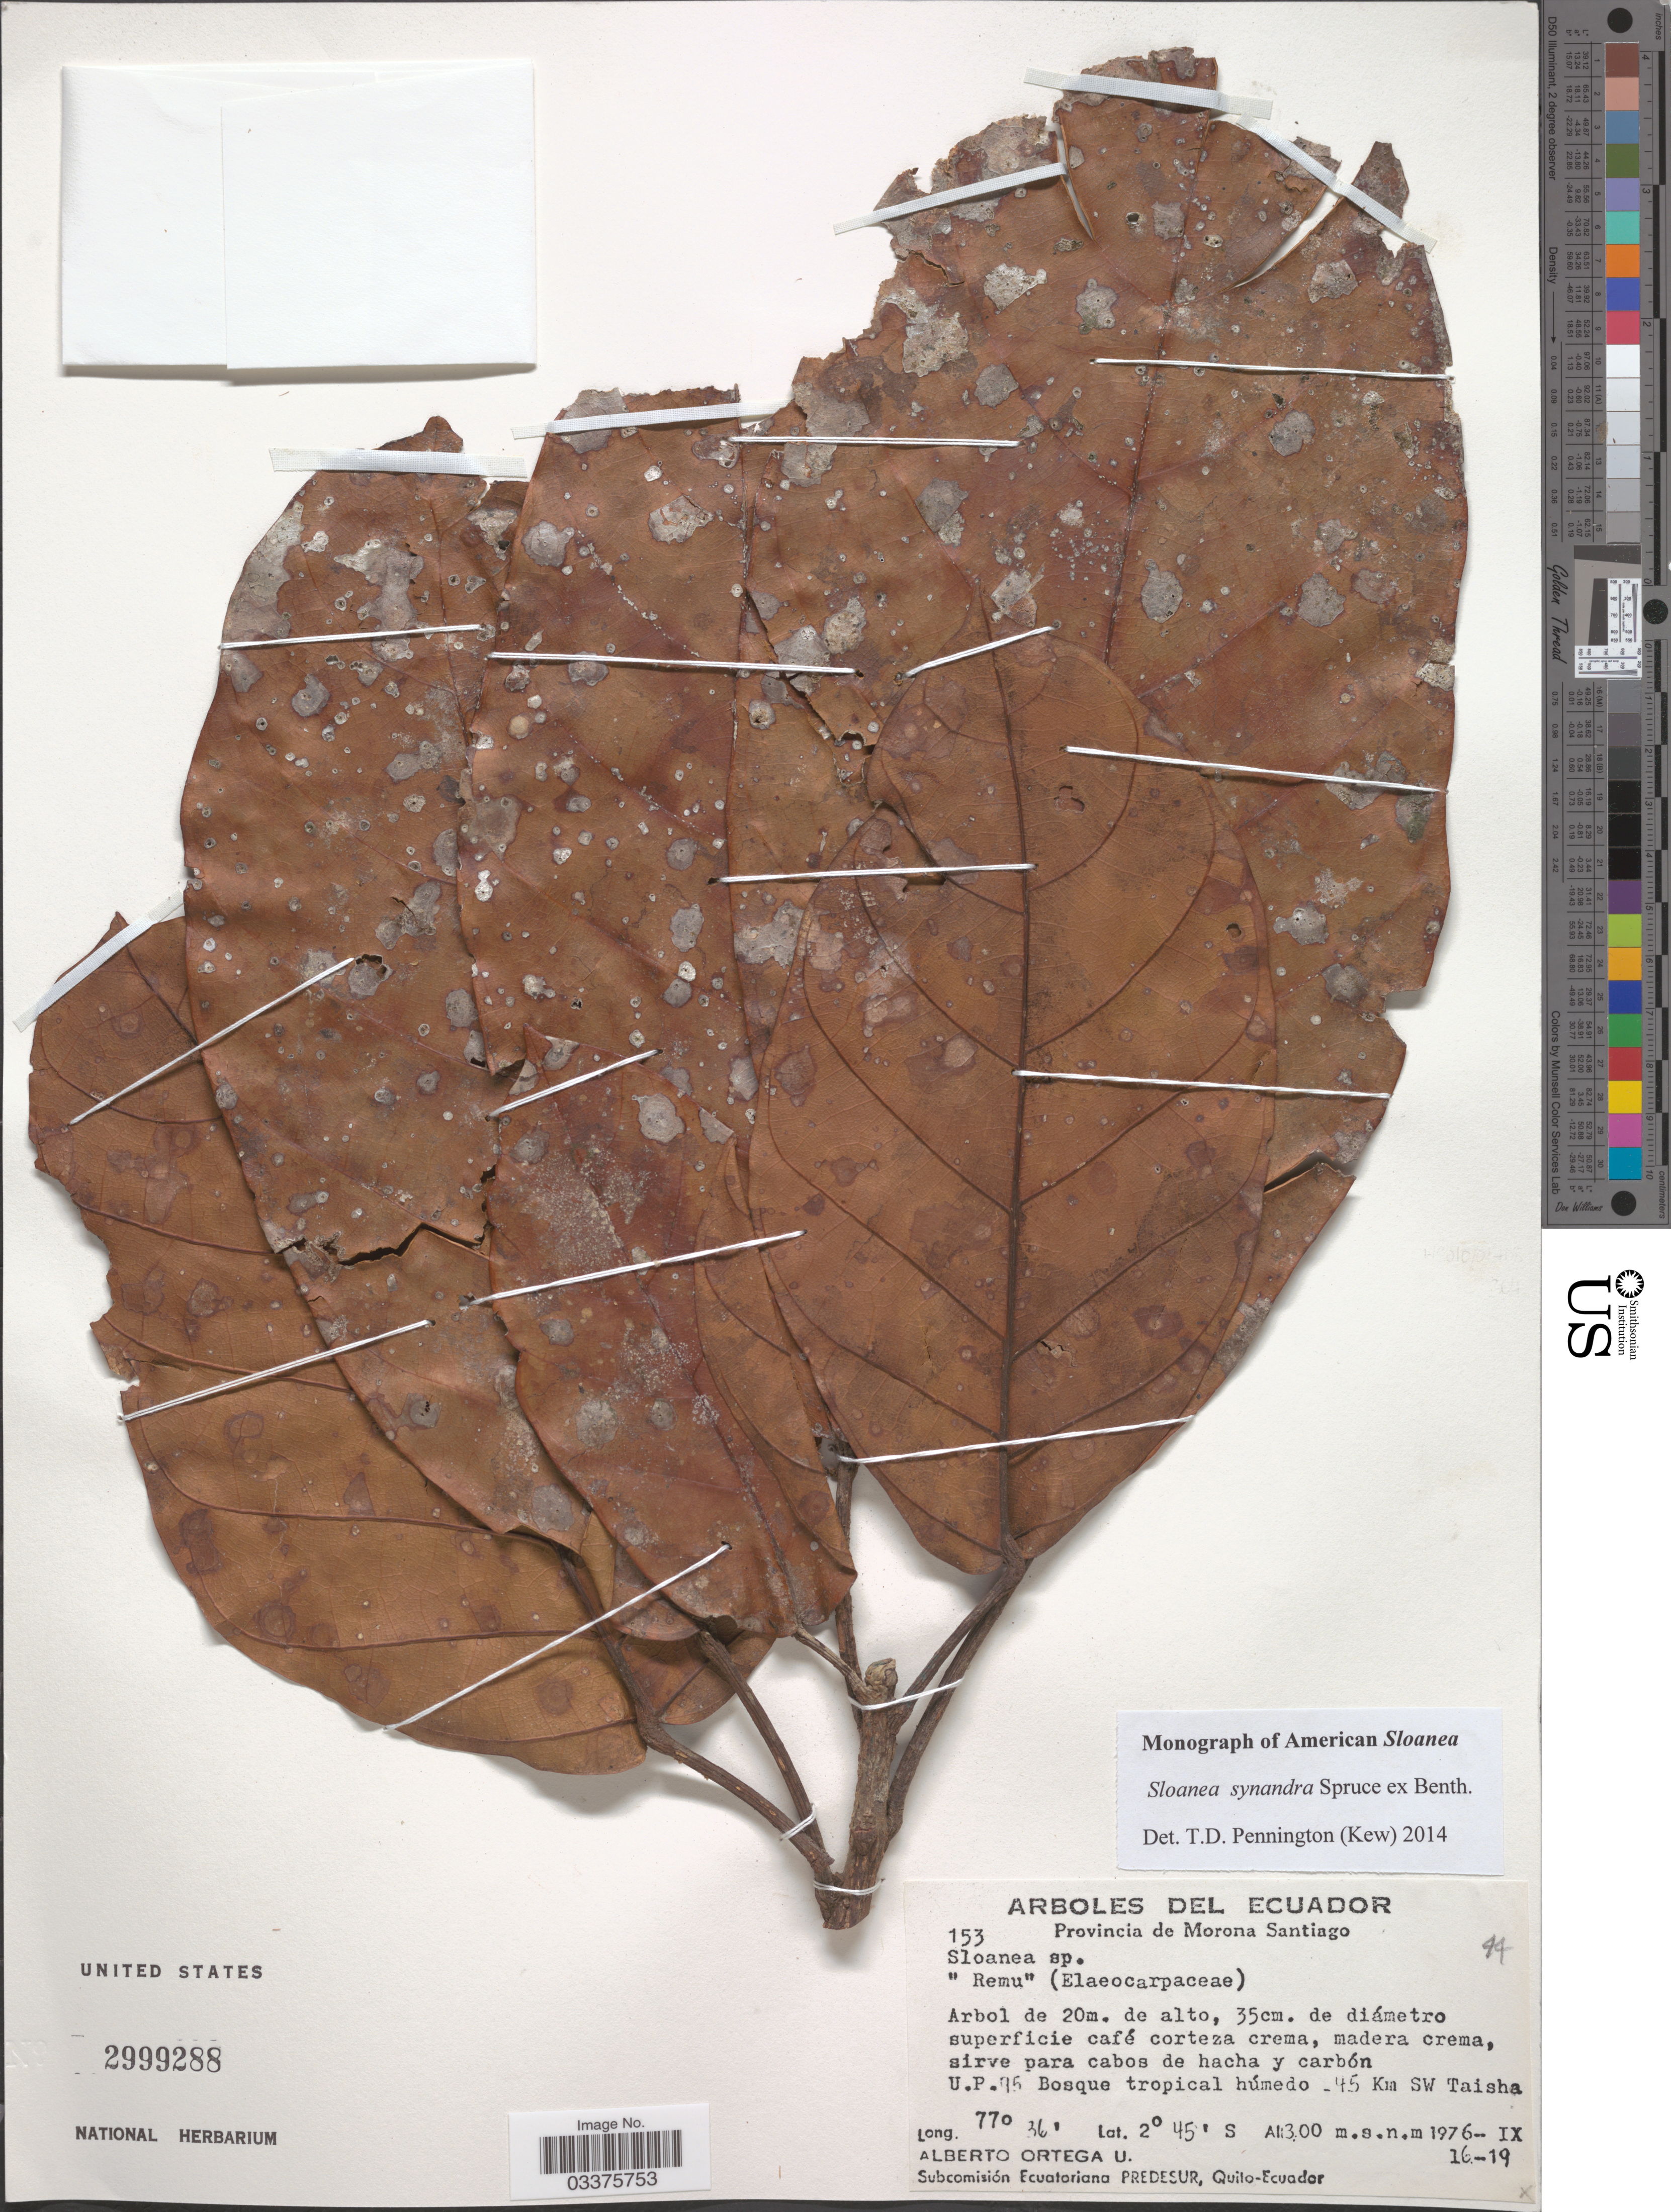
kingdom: Plantae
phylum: Tracheophyta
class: Magnoliopsida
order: Oxalidales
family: Elaeocarpaceae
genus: Sloanea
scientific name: Sloanea synandra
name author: Spruce ex Benth.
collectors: A. T. Ortega U.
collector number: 153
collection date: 1976-09-16/1976-09-19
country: Ecuador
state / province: Morona-Santiago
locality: U. P. 95 Bosque tropical húmedo 45 Km SW Taisha.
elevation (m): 300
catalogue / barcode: US 2999288